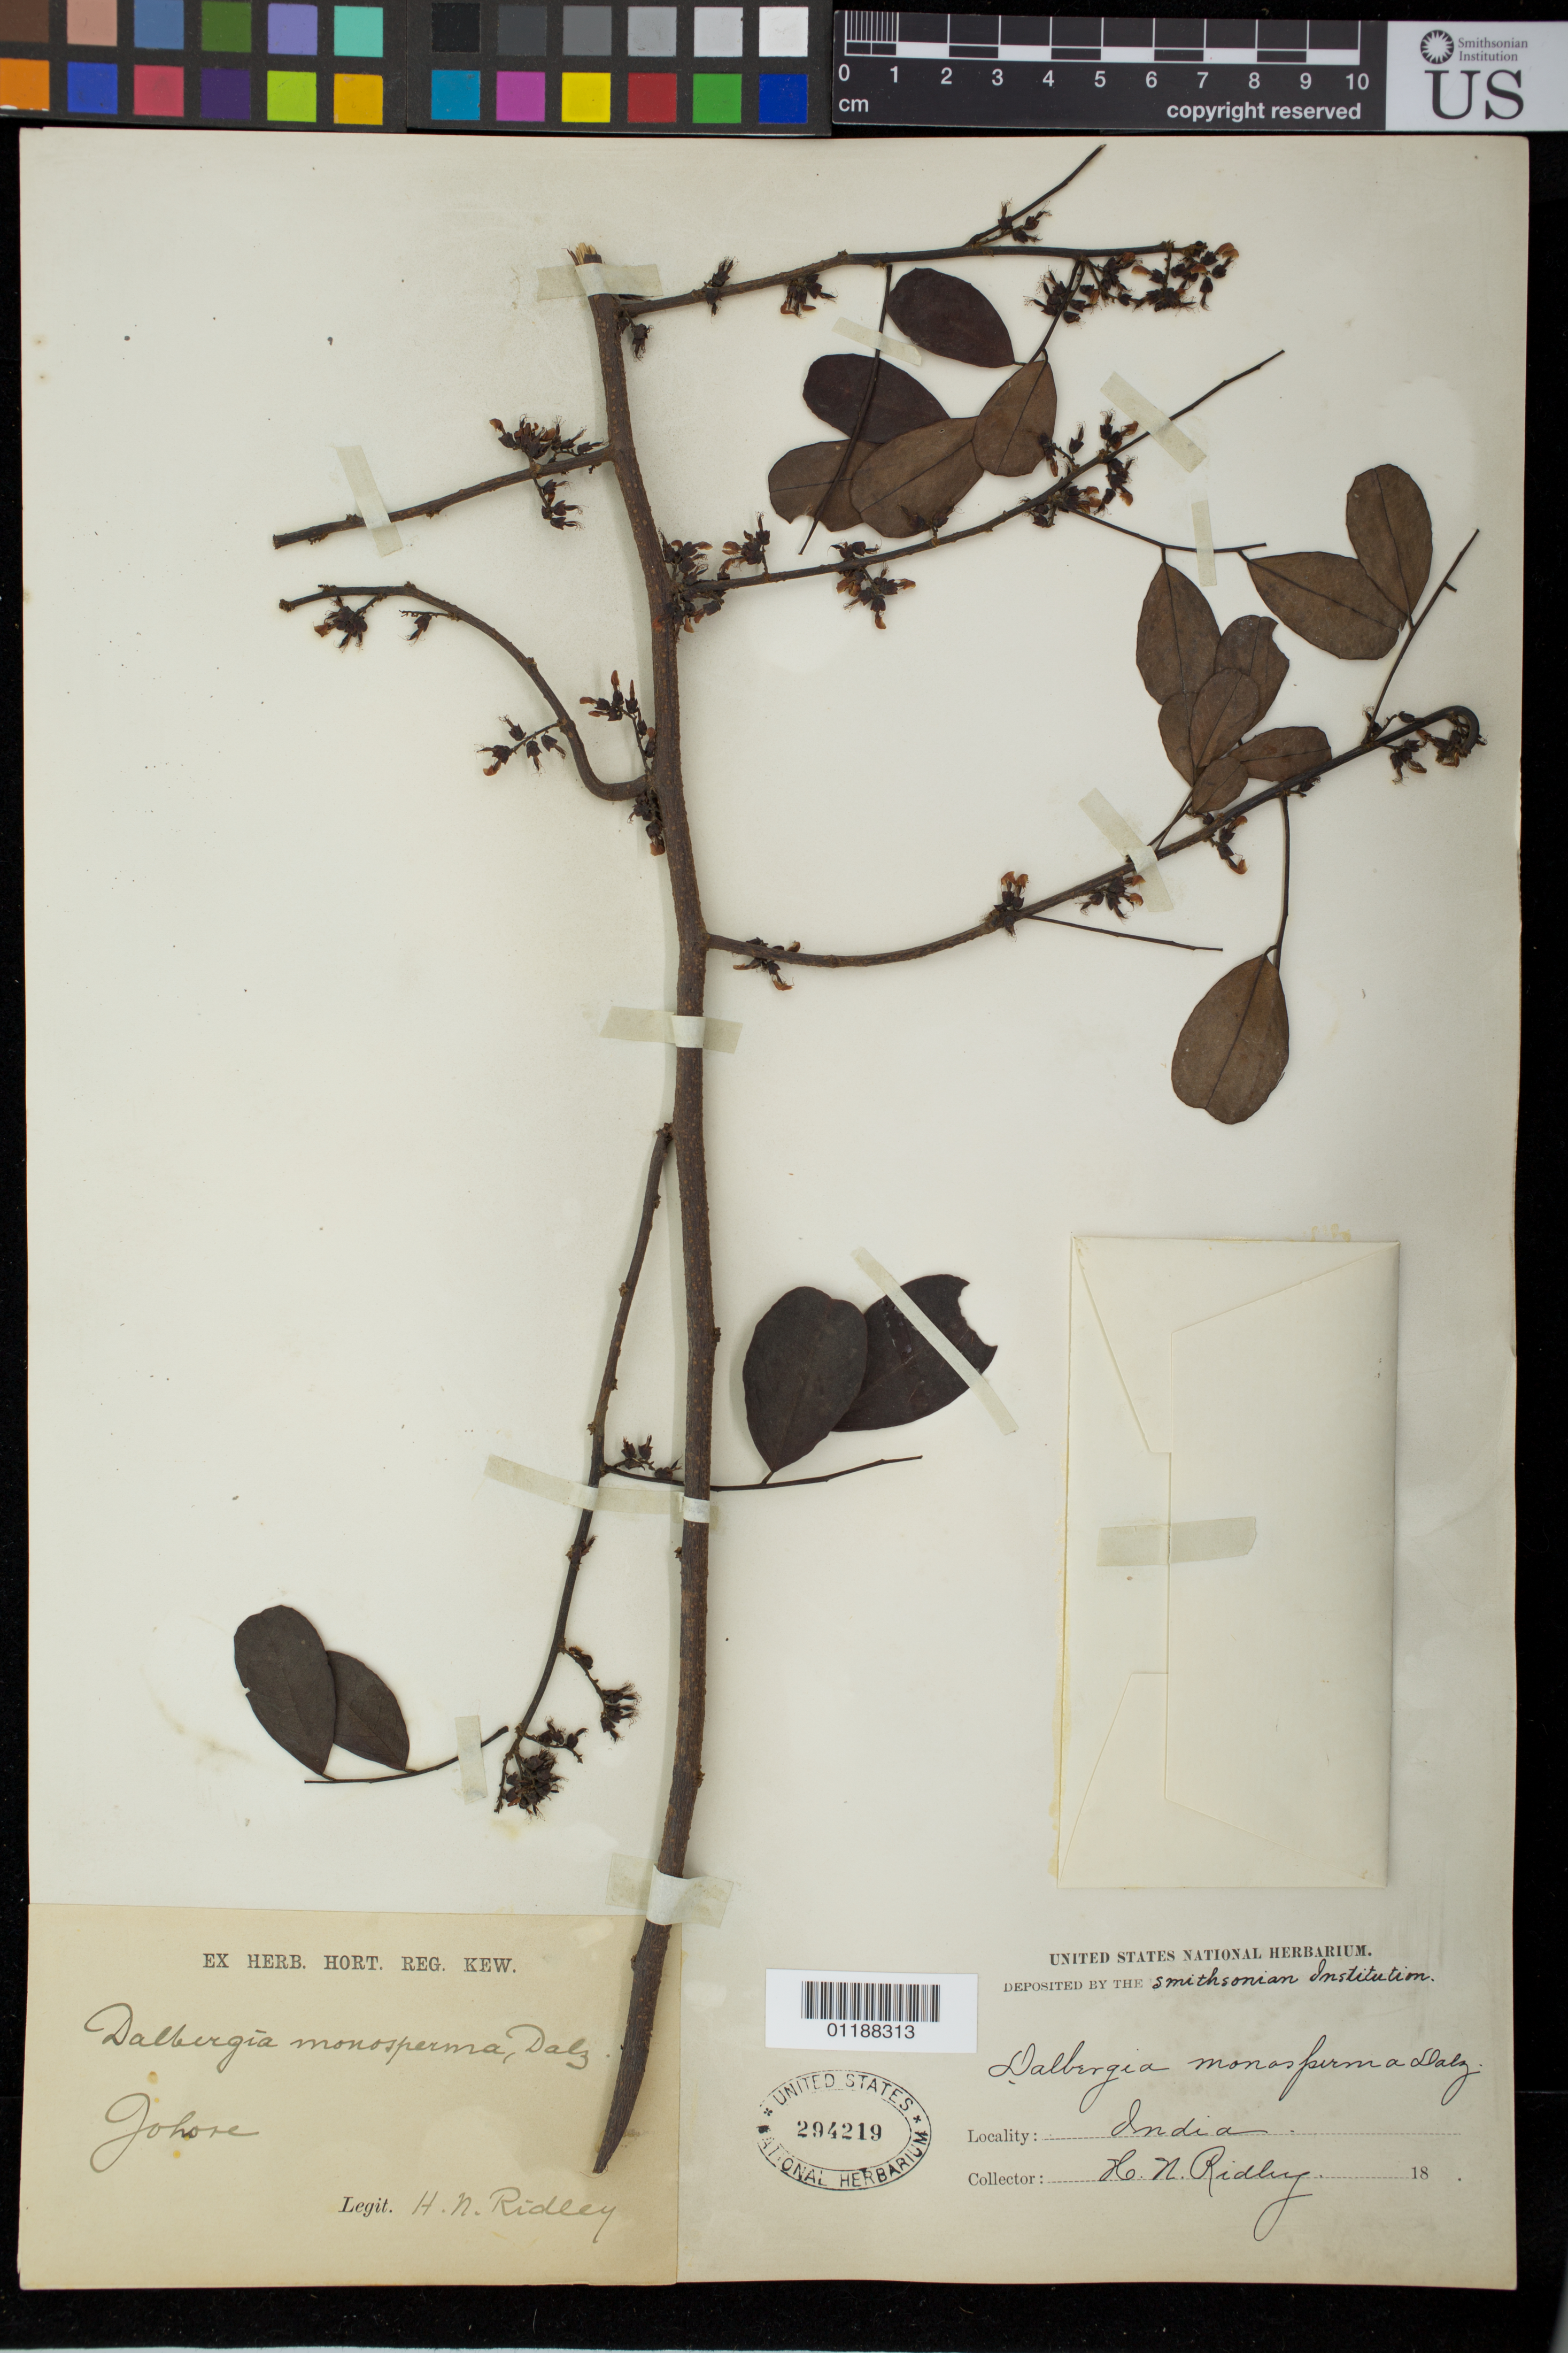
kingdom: Plantae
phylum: Tracheophyta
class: Magnoliopsida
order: Fabales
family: Fabaceae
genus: Dalbergia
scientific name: Dalbergia candenatensis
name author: (Dennst.) Pr.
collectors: H. N. Ridley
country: India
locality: Johose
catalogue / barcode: US 294219